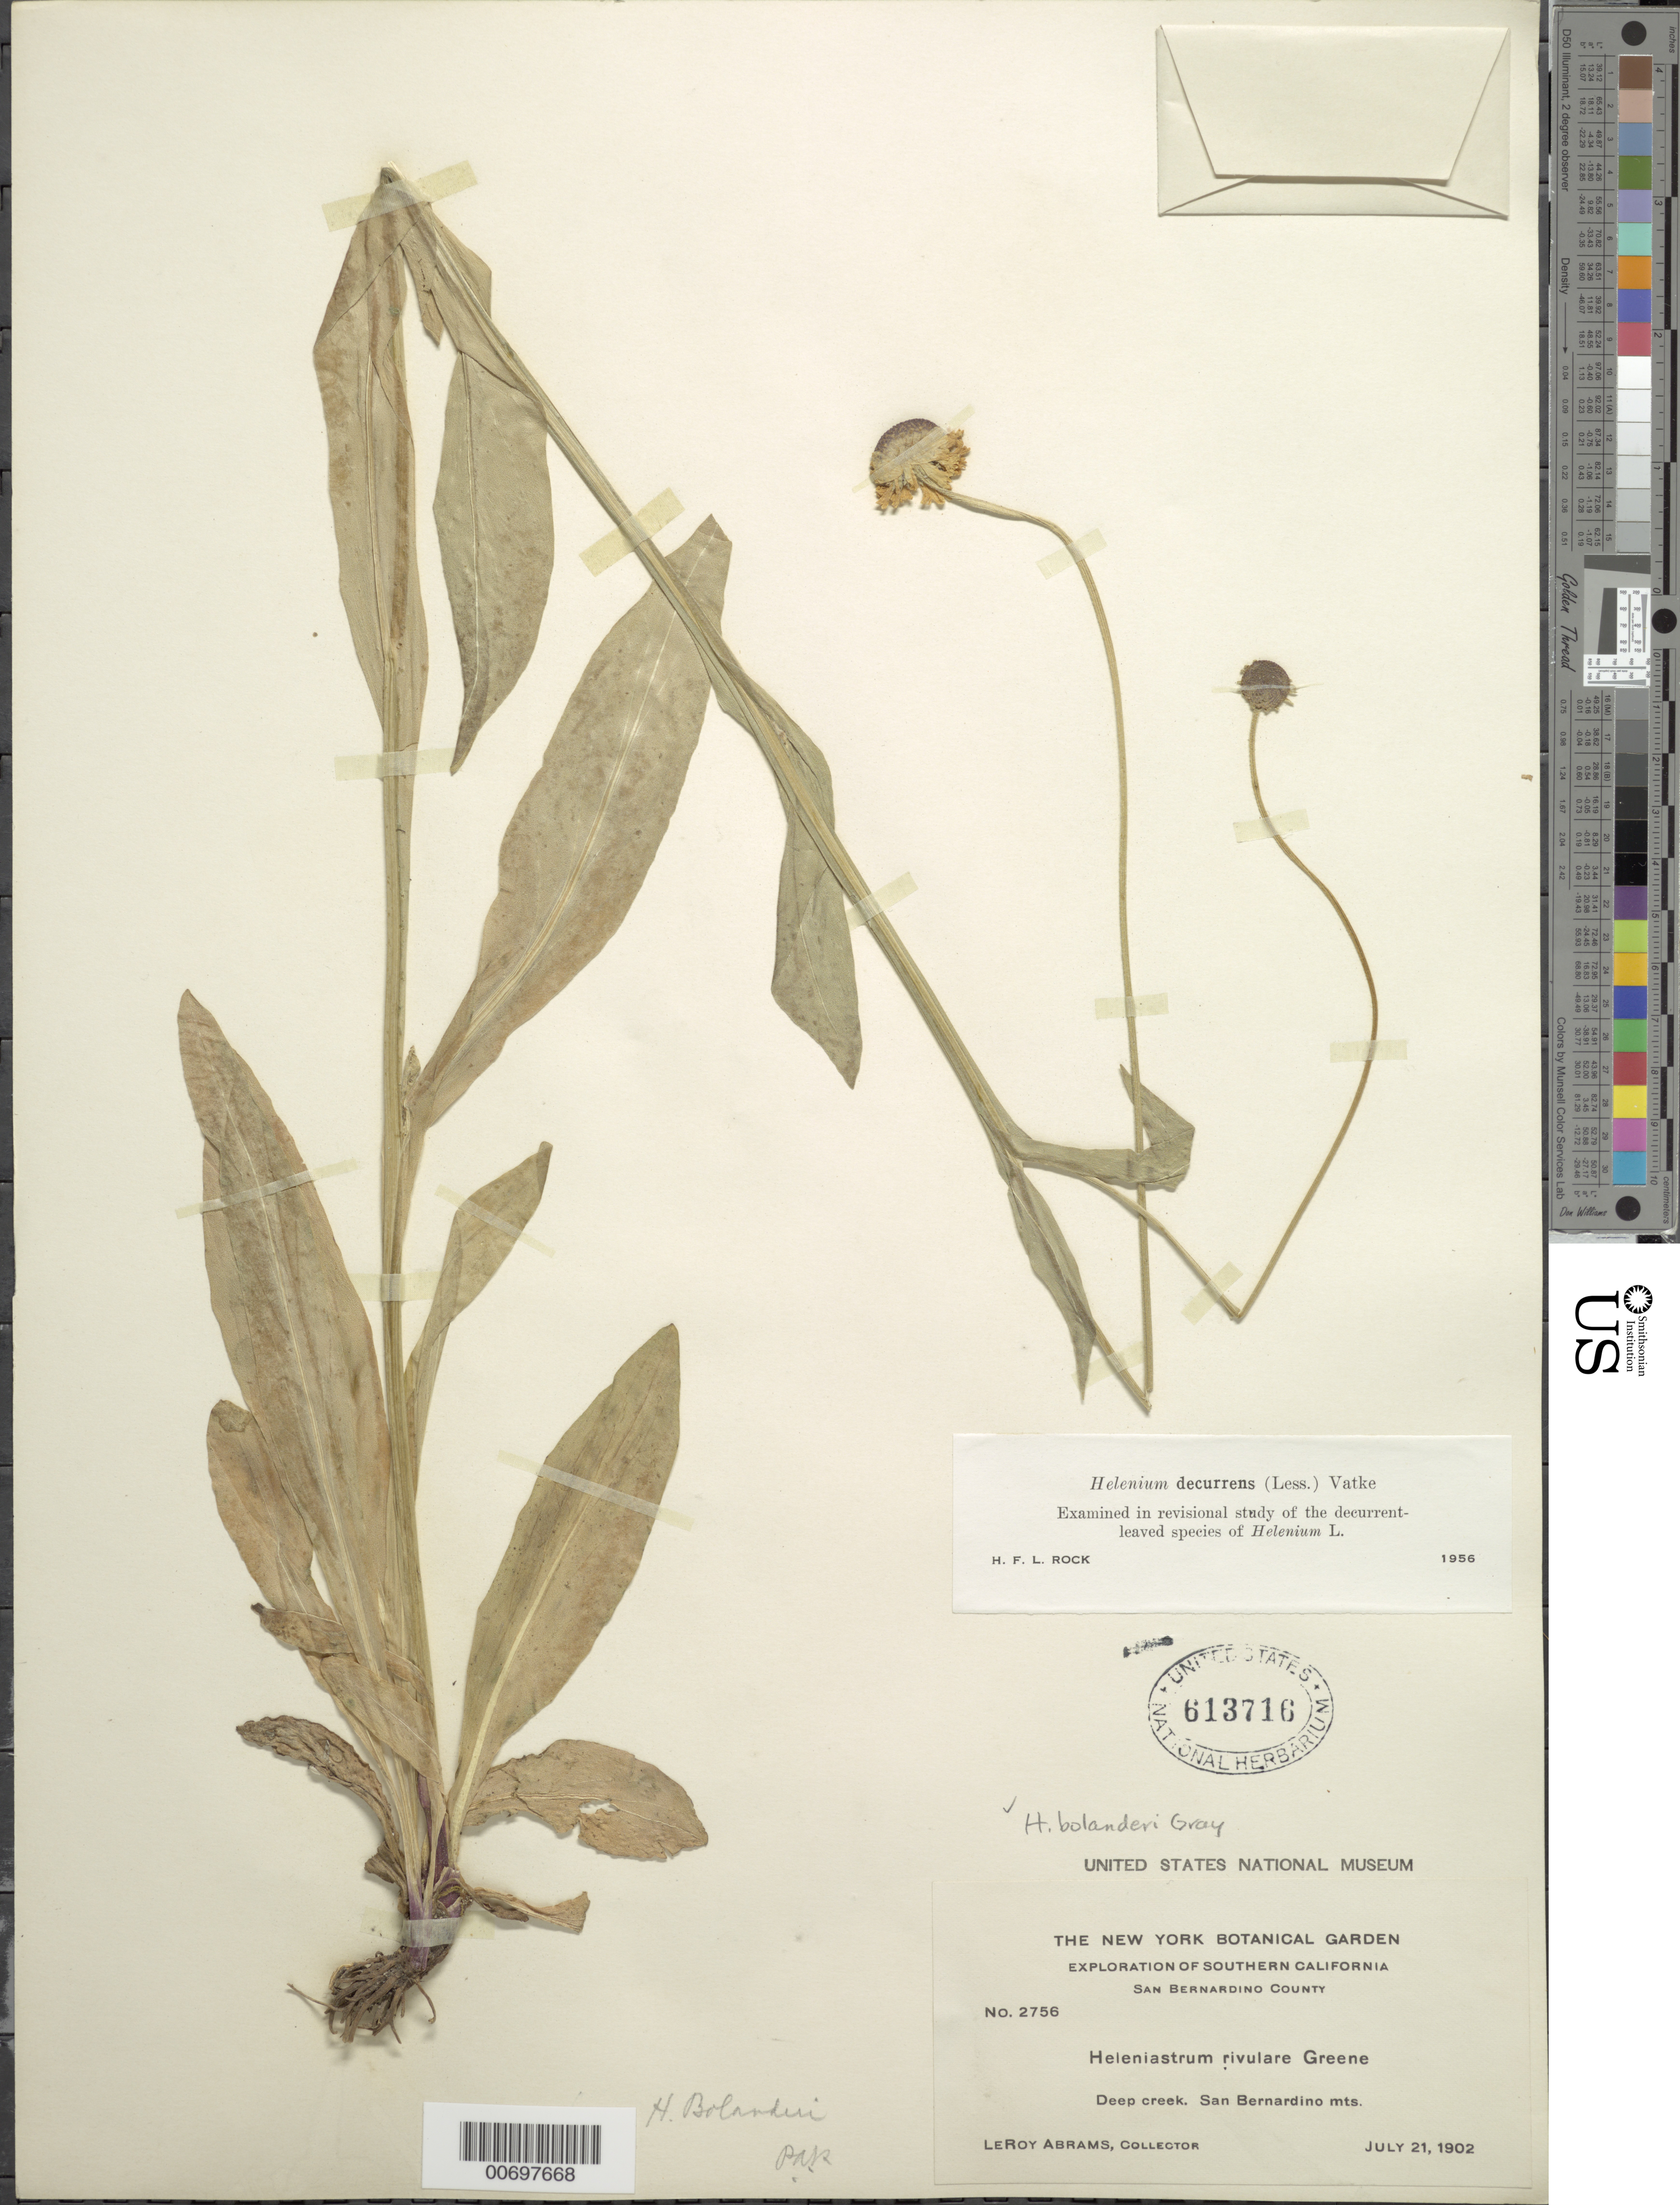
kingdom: Plantae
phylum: Tracheophyta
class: Magnoliopsida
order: Asterales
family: Asteraceae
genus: Helenium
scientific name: Helenium bolanderi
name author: A. Gray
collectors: L. Abrams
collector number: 2756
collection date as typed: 21 Jul 1902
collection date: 1902-07-21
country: United States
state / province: California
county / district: San Bernardino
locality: San Bernardino Mts.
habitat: Deep creek.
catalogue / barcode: US 613716